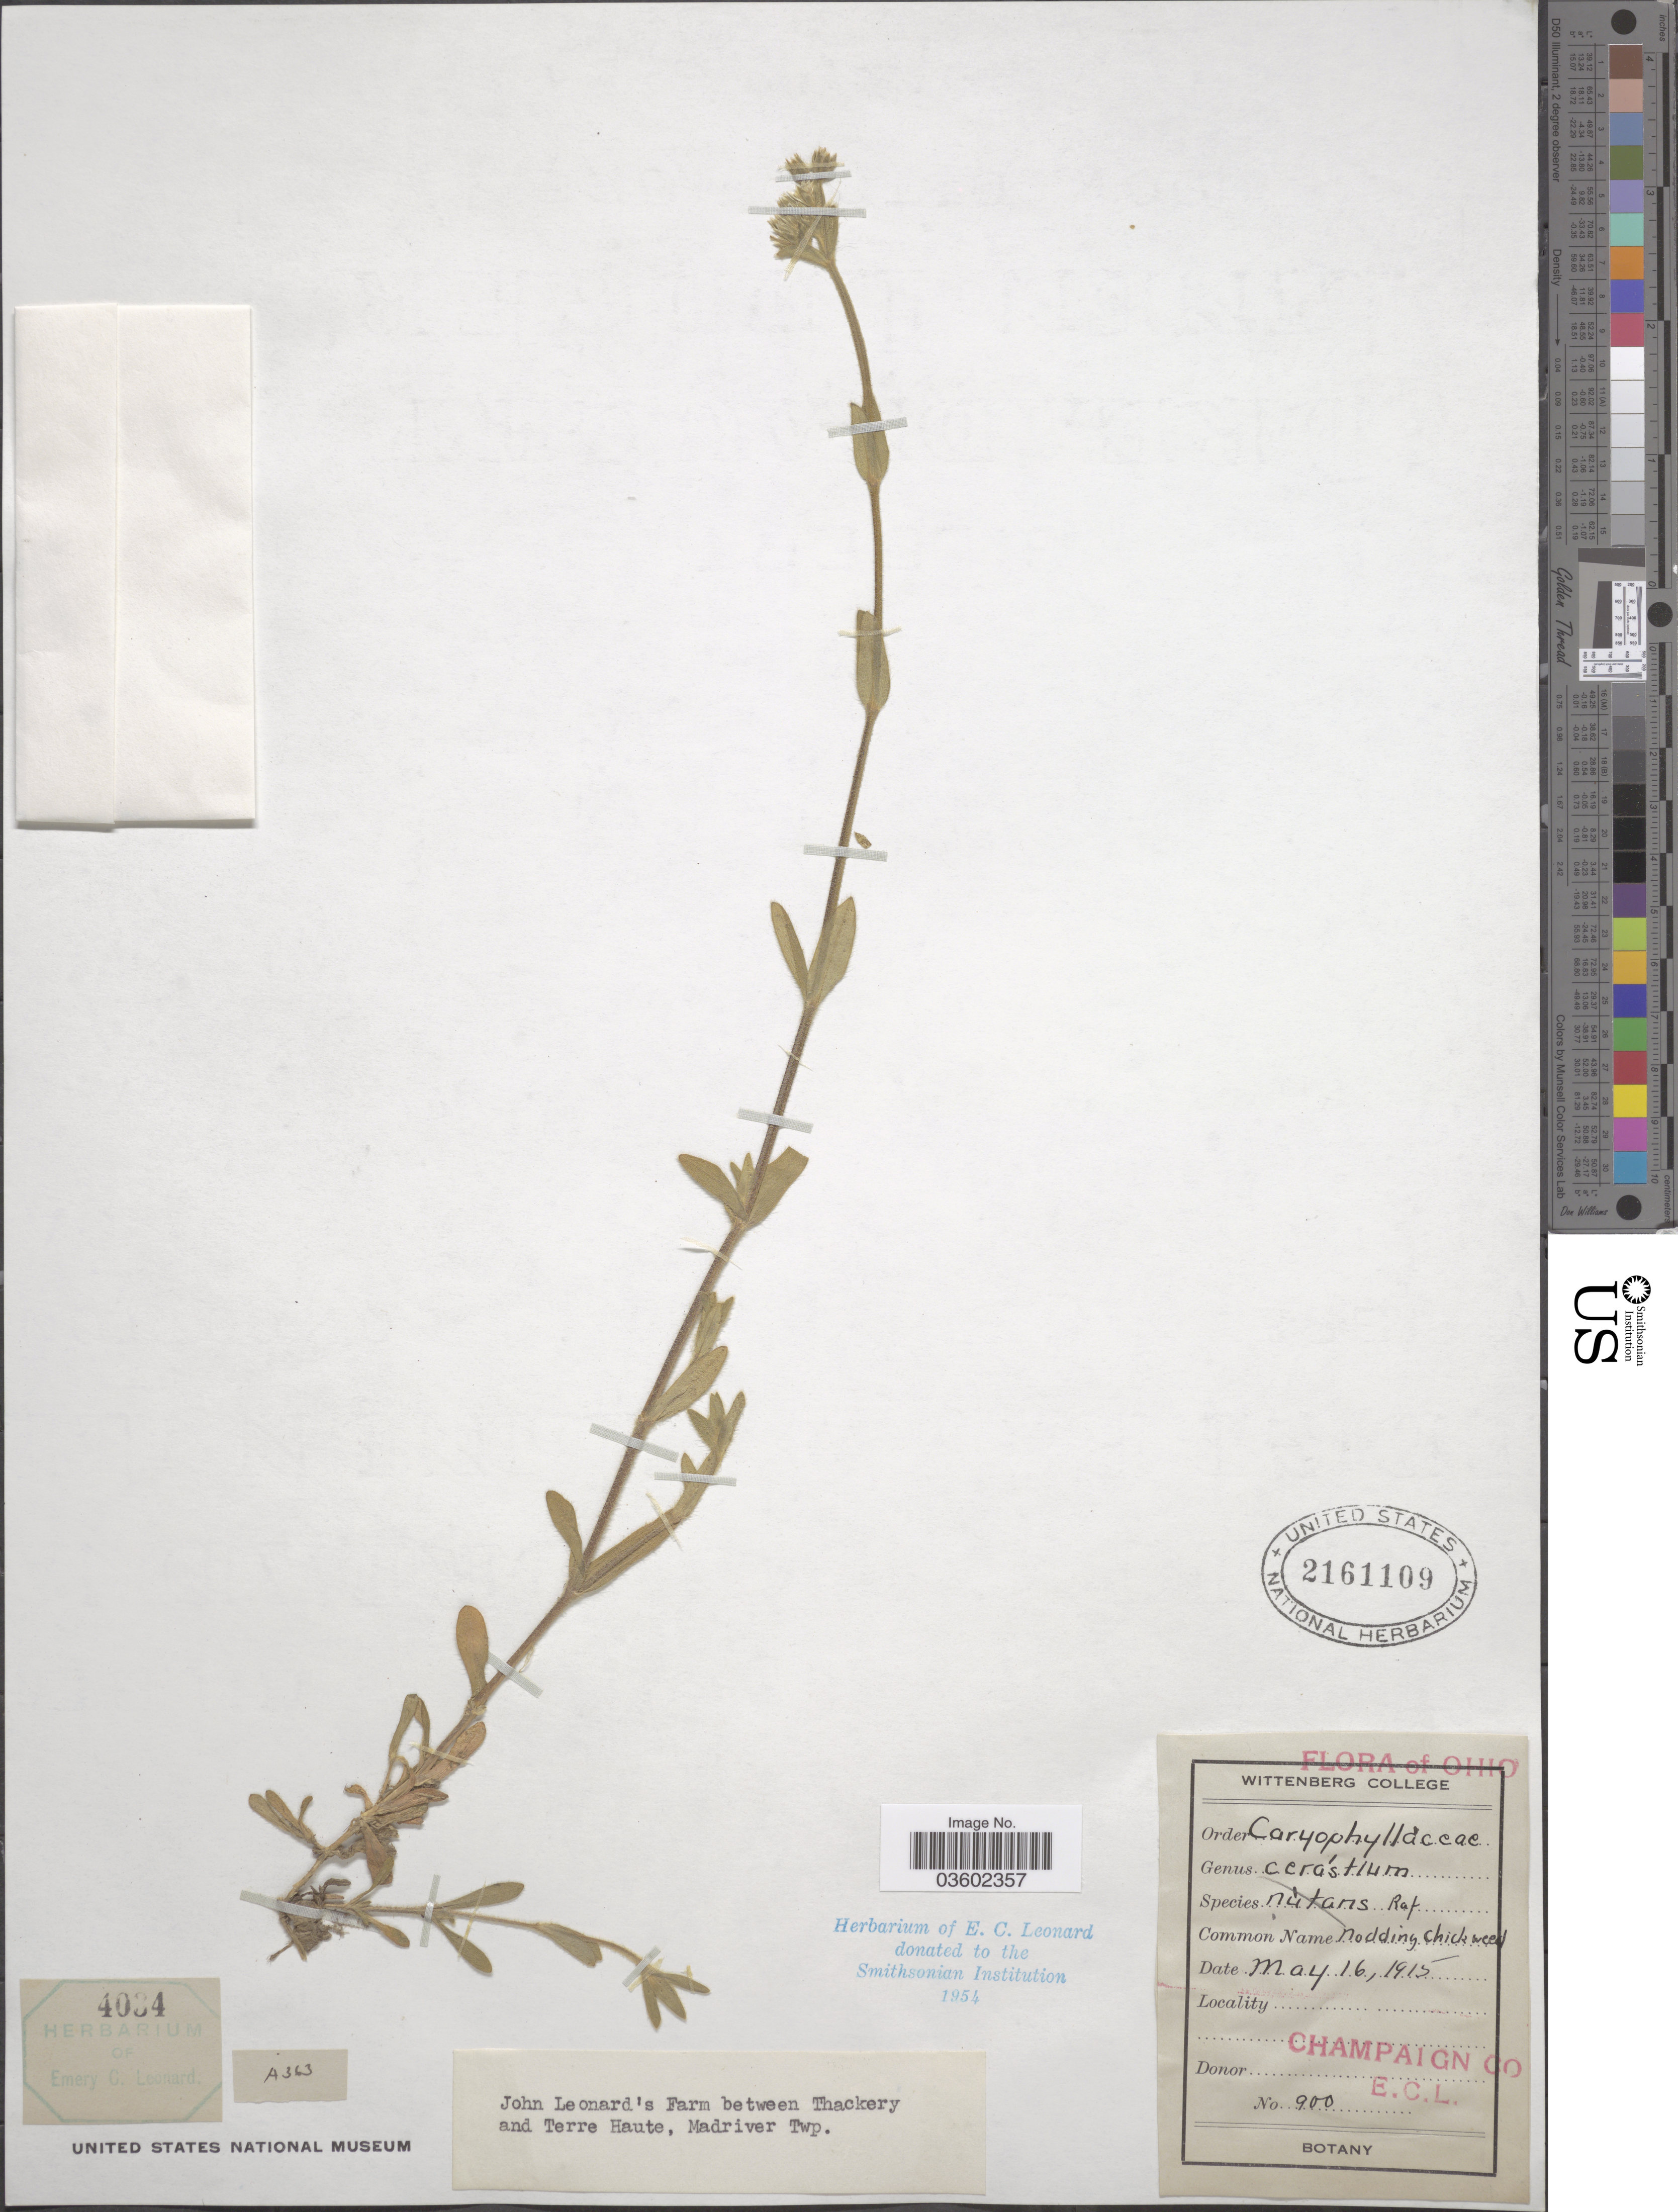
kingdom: Plantae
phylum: Tracheophyta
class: Magnoliopsida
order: Caryophyllales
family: Caryophyllaceae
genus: Cerastium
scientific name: Cerastium vulgatum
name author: L.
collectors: E. C. Leonard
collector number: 900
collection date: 1915-05-16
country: United States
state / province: Ohio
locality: Champaign Co.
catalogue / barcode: US 2161109